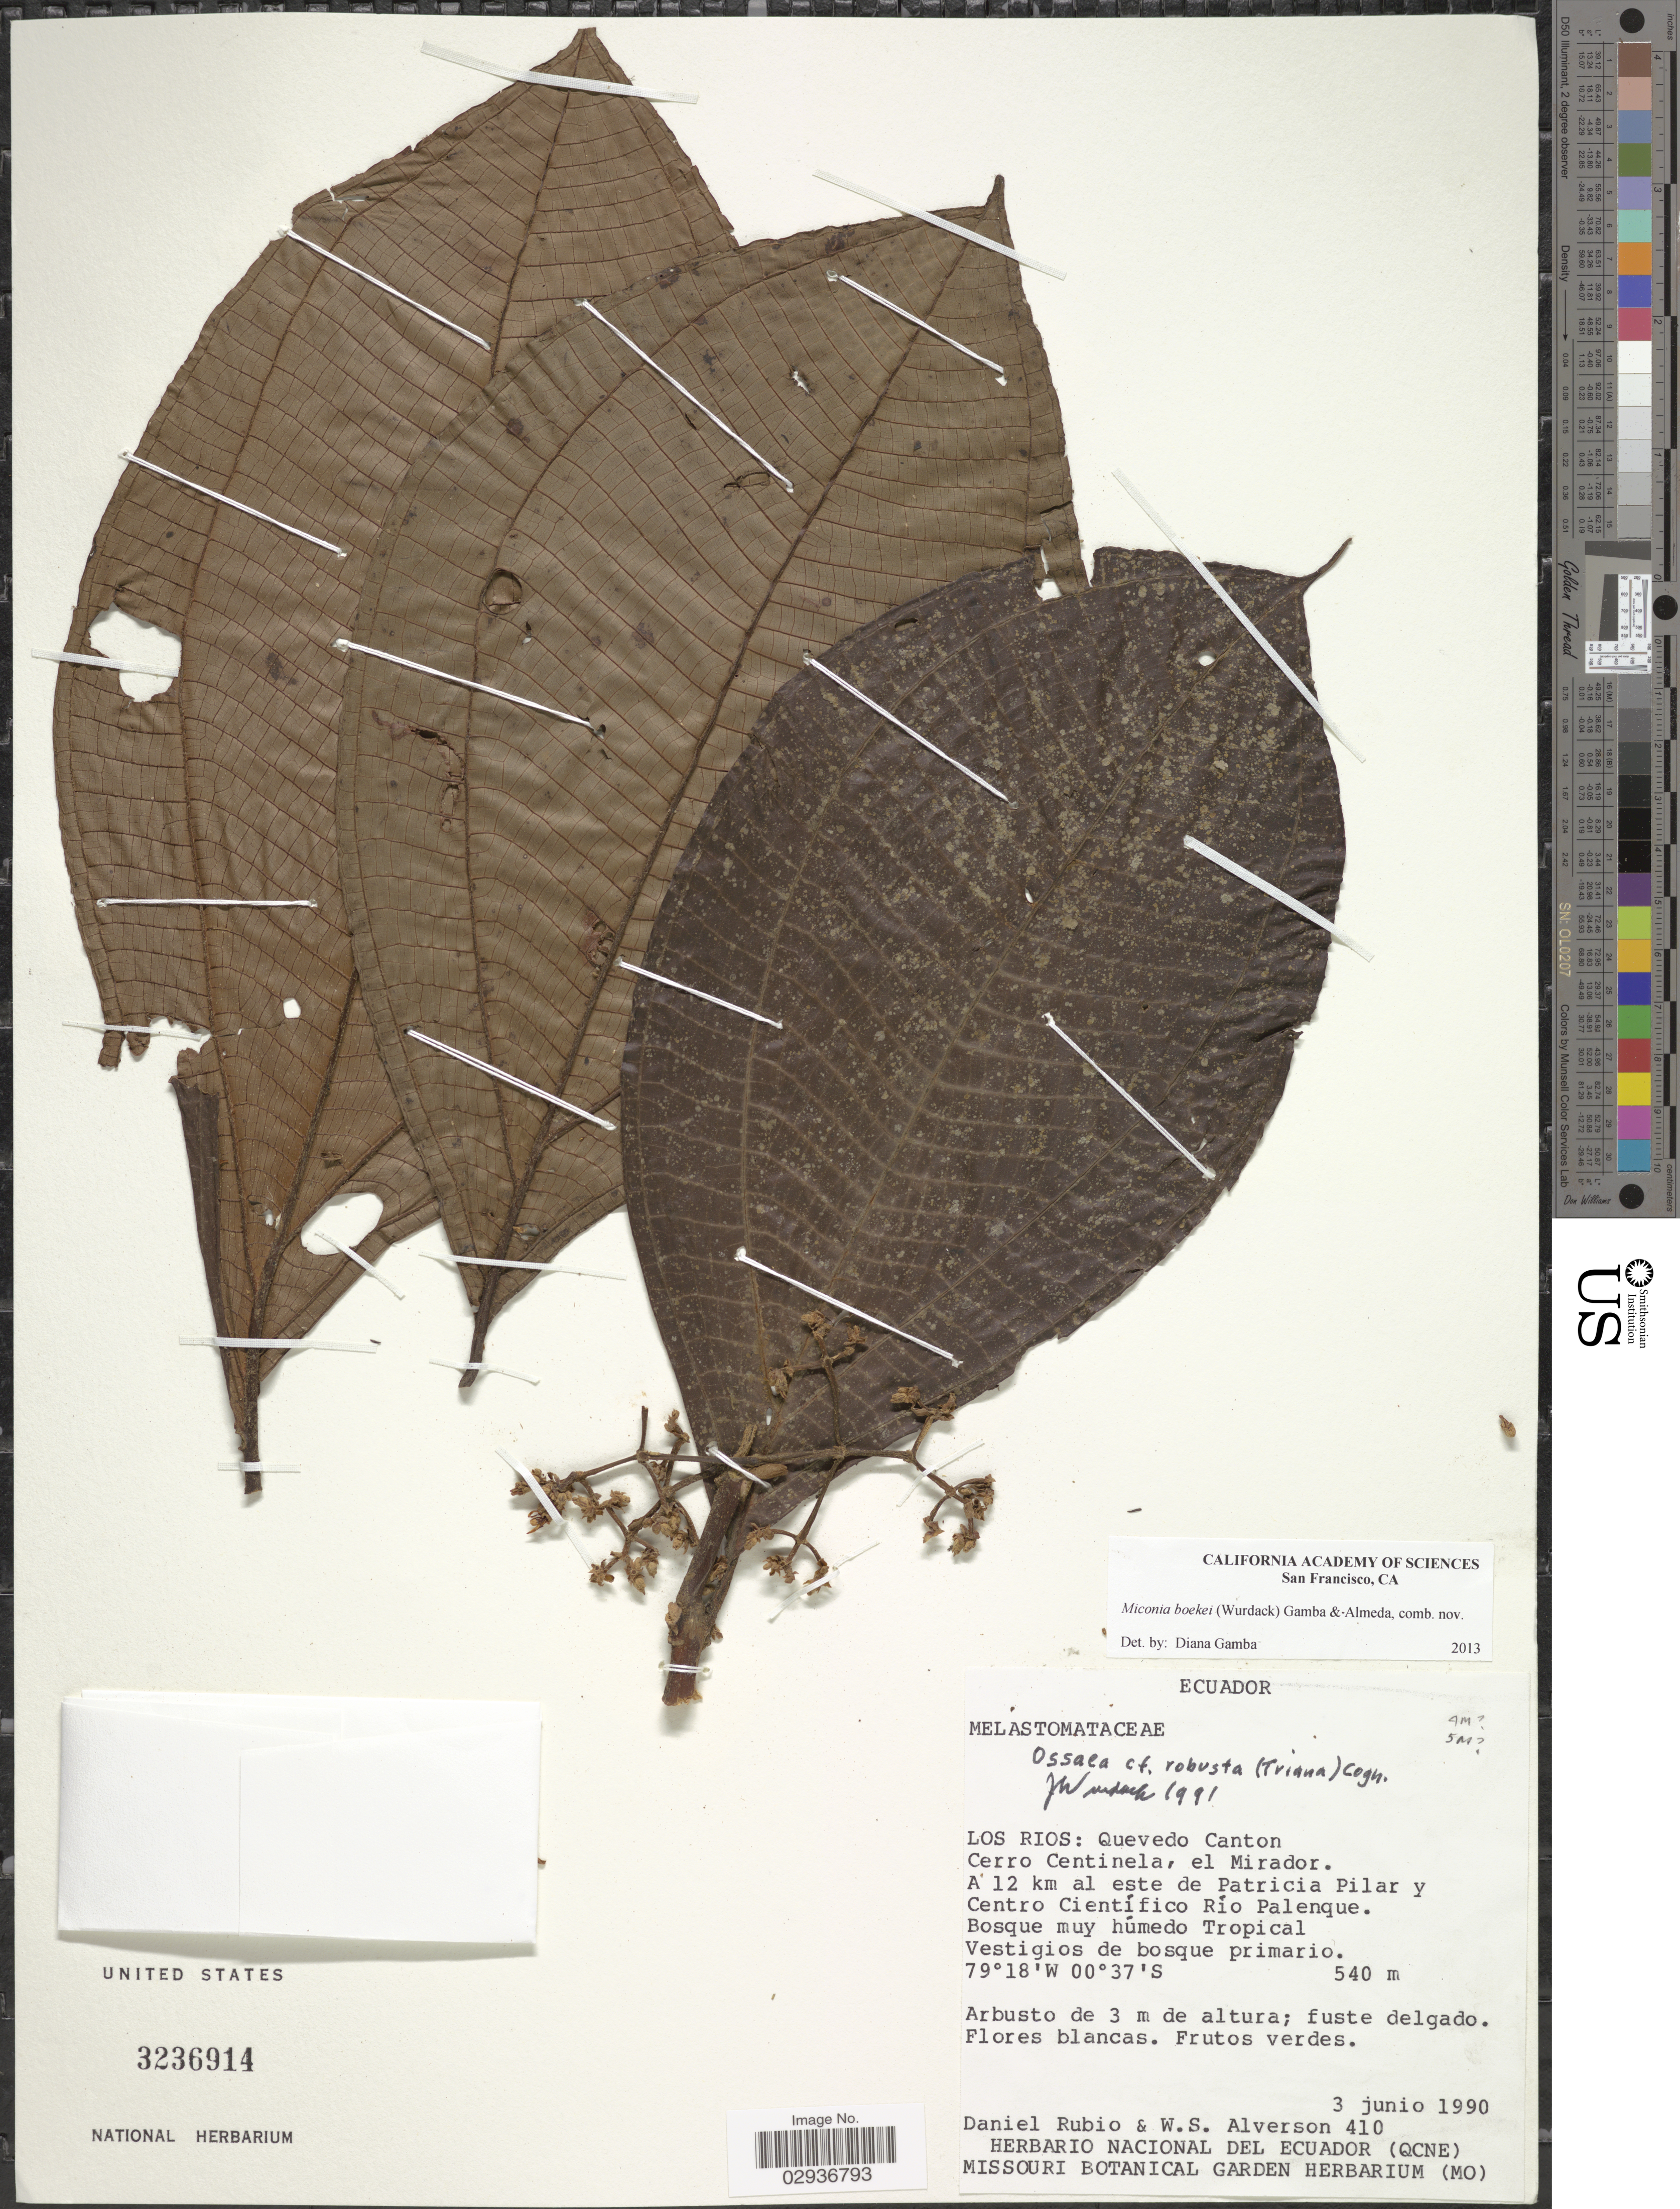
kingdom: Plantae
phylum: Tracheophyta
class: Magnoliopsida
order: Myrtales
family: Melastomataceae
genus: Miconia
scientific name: Miconia boekei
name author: (Wurdack) Gamba & Almeda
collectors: D. Rubio & W. S. Alverson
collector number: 410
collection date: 1990-06-03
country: Ecuador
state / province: Los Ríos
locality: Quevedo Canton Cerro Centinela, el Mirador. A 12 km al este de Patricia Pilar y Centro Científico Río Palenque.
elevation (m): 540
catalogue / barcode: US 3236914